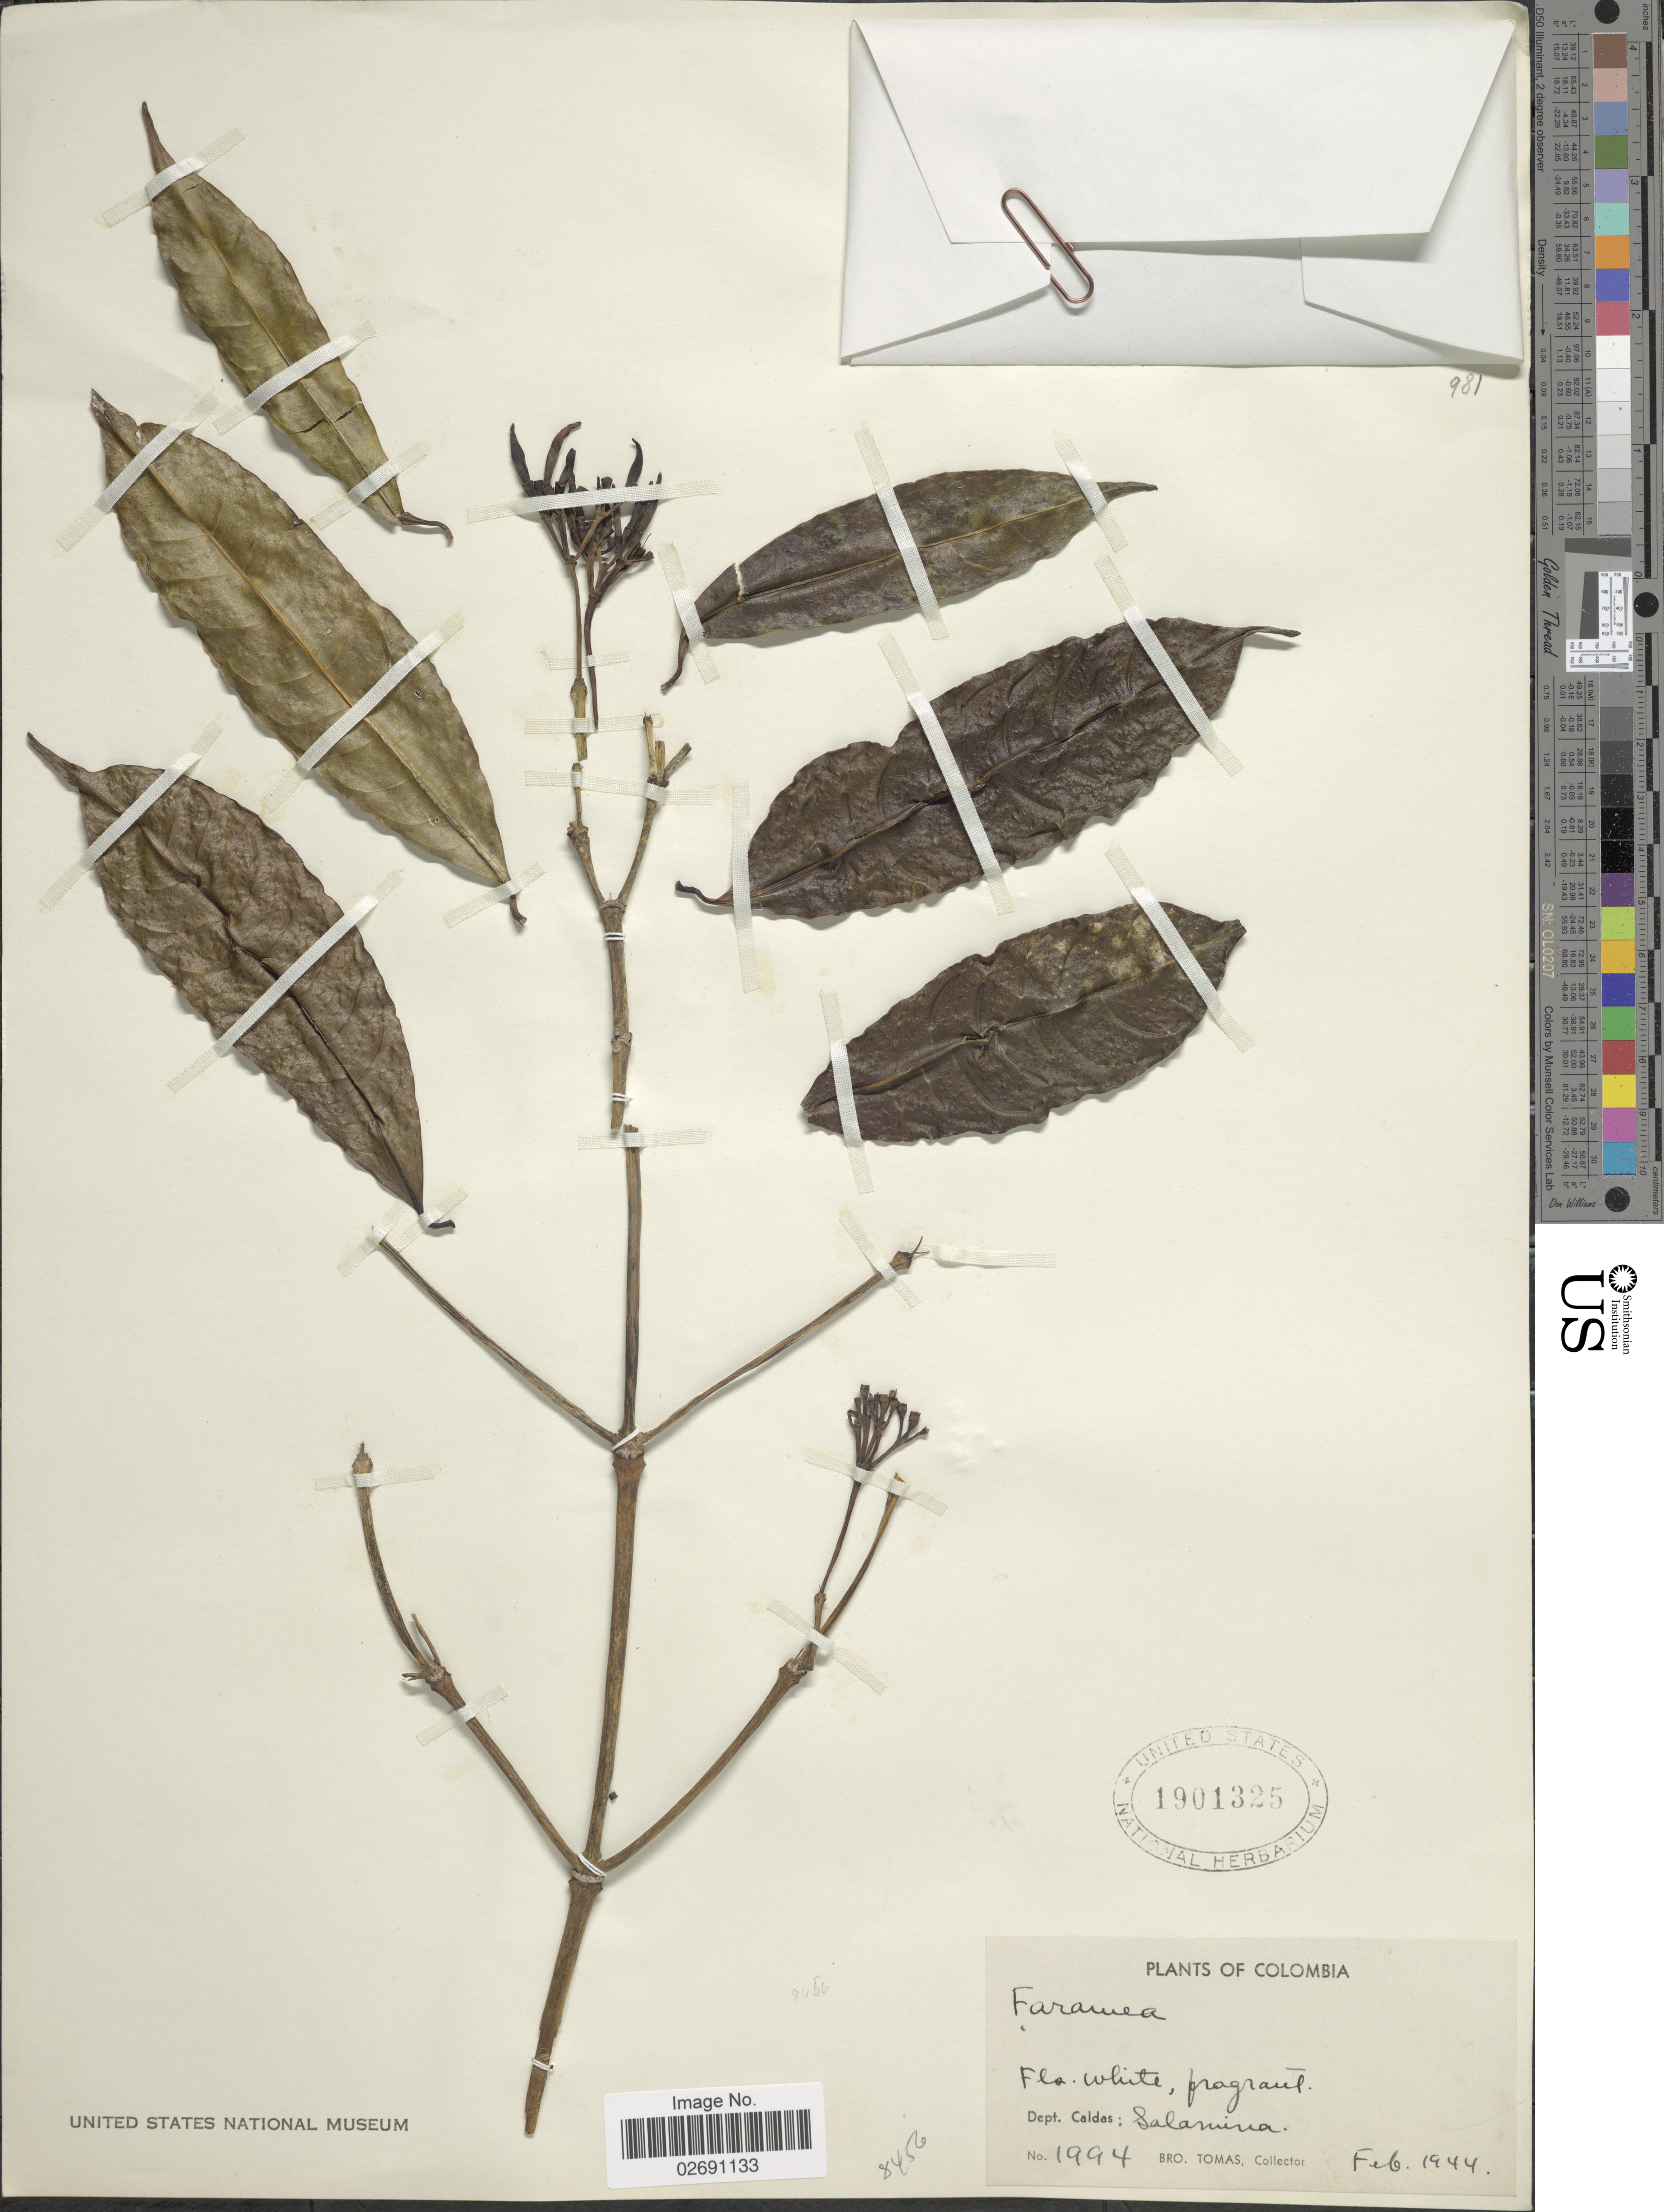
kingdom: Plantae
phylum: Tracheophyta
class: Magnoliopsida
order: Gentianales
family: Rubiaceae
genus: Faramea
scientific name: Faramea sp.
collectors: B. Tomas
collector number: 1994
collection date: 1944-02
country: Colombia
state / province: Caldas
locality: Salamina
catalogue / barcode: US 1901325